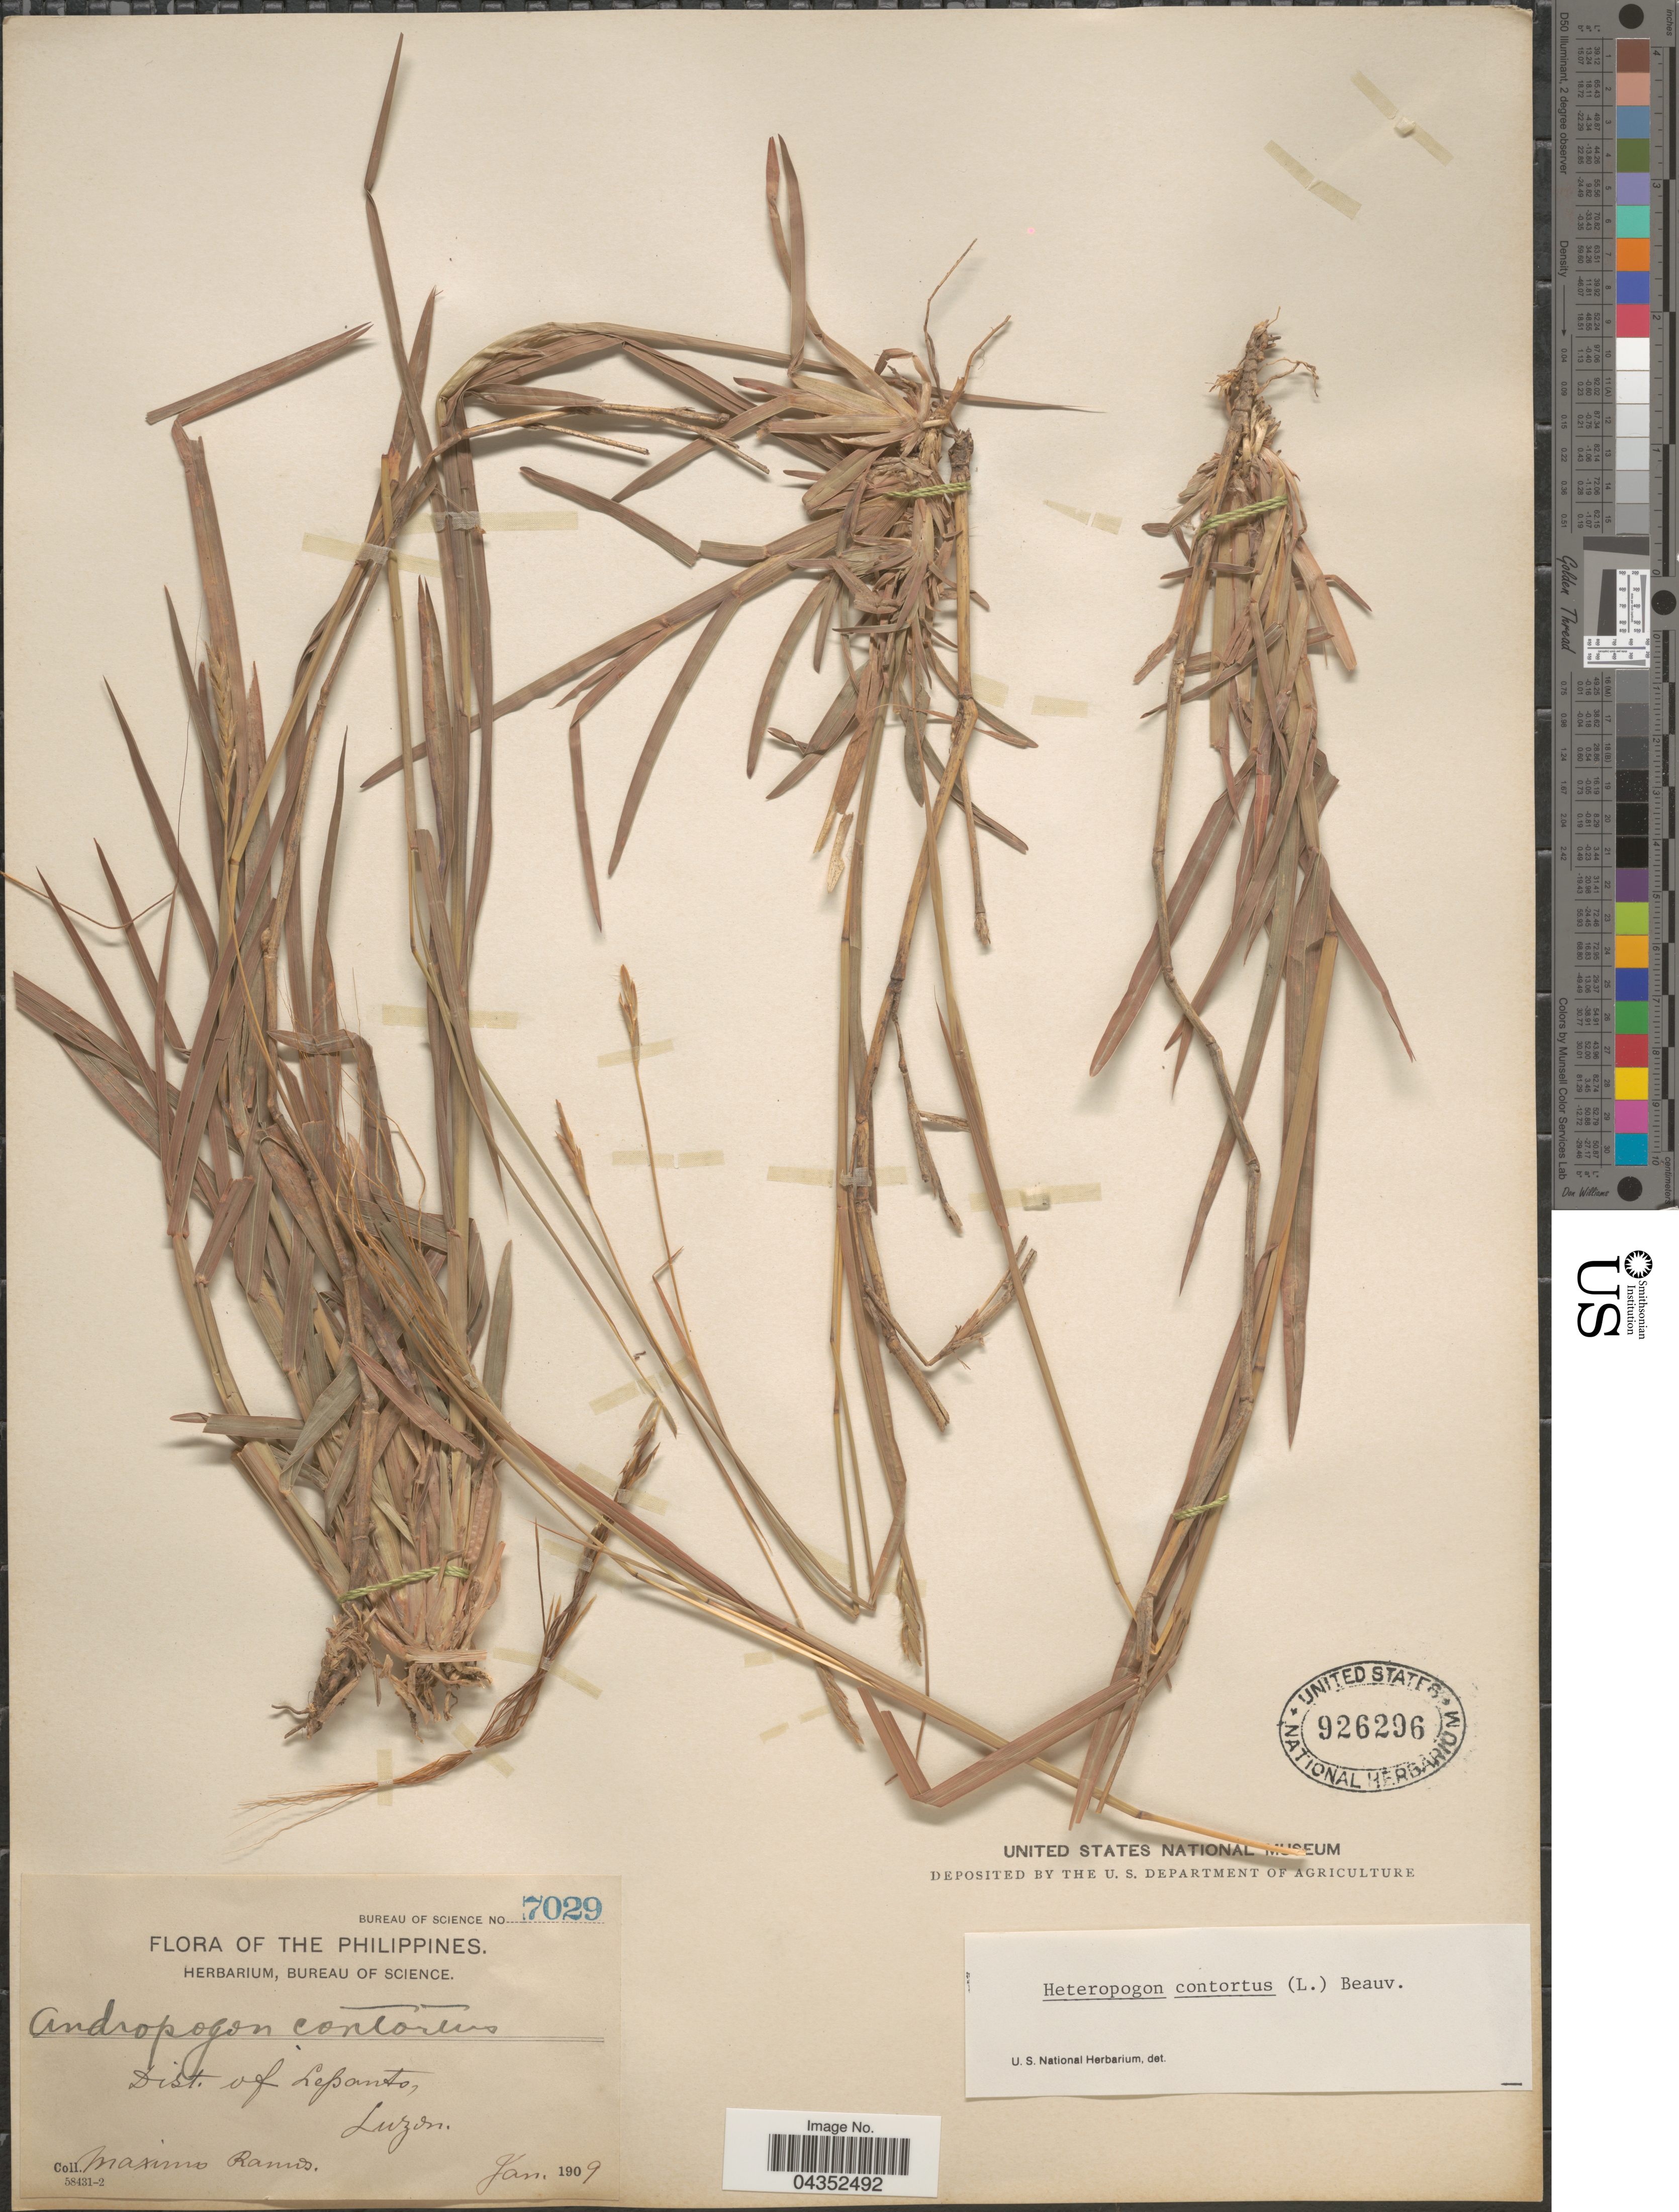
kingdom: Plantae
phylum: Tracheophyta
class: Liliopsida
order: Poales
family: Poaceae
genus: Heteropogon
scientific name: Heteropogon contortus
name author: (L.) P. Beauv. ex Roem. & Schult.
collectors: M. Ramos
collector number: Bureau of Science 7029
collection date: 1909-01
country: Philippines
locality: Dist. of Lepanto, Luzon.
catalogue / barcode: US 926296